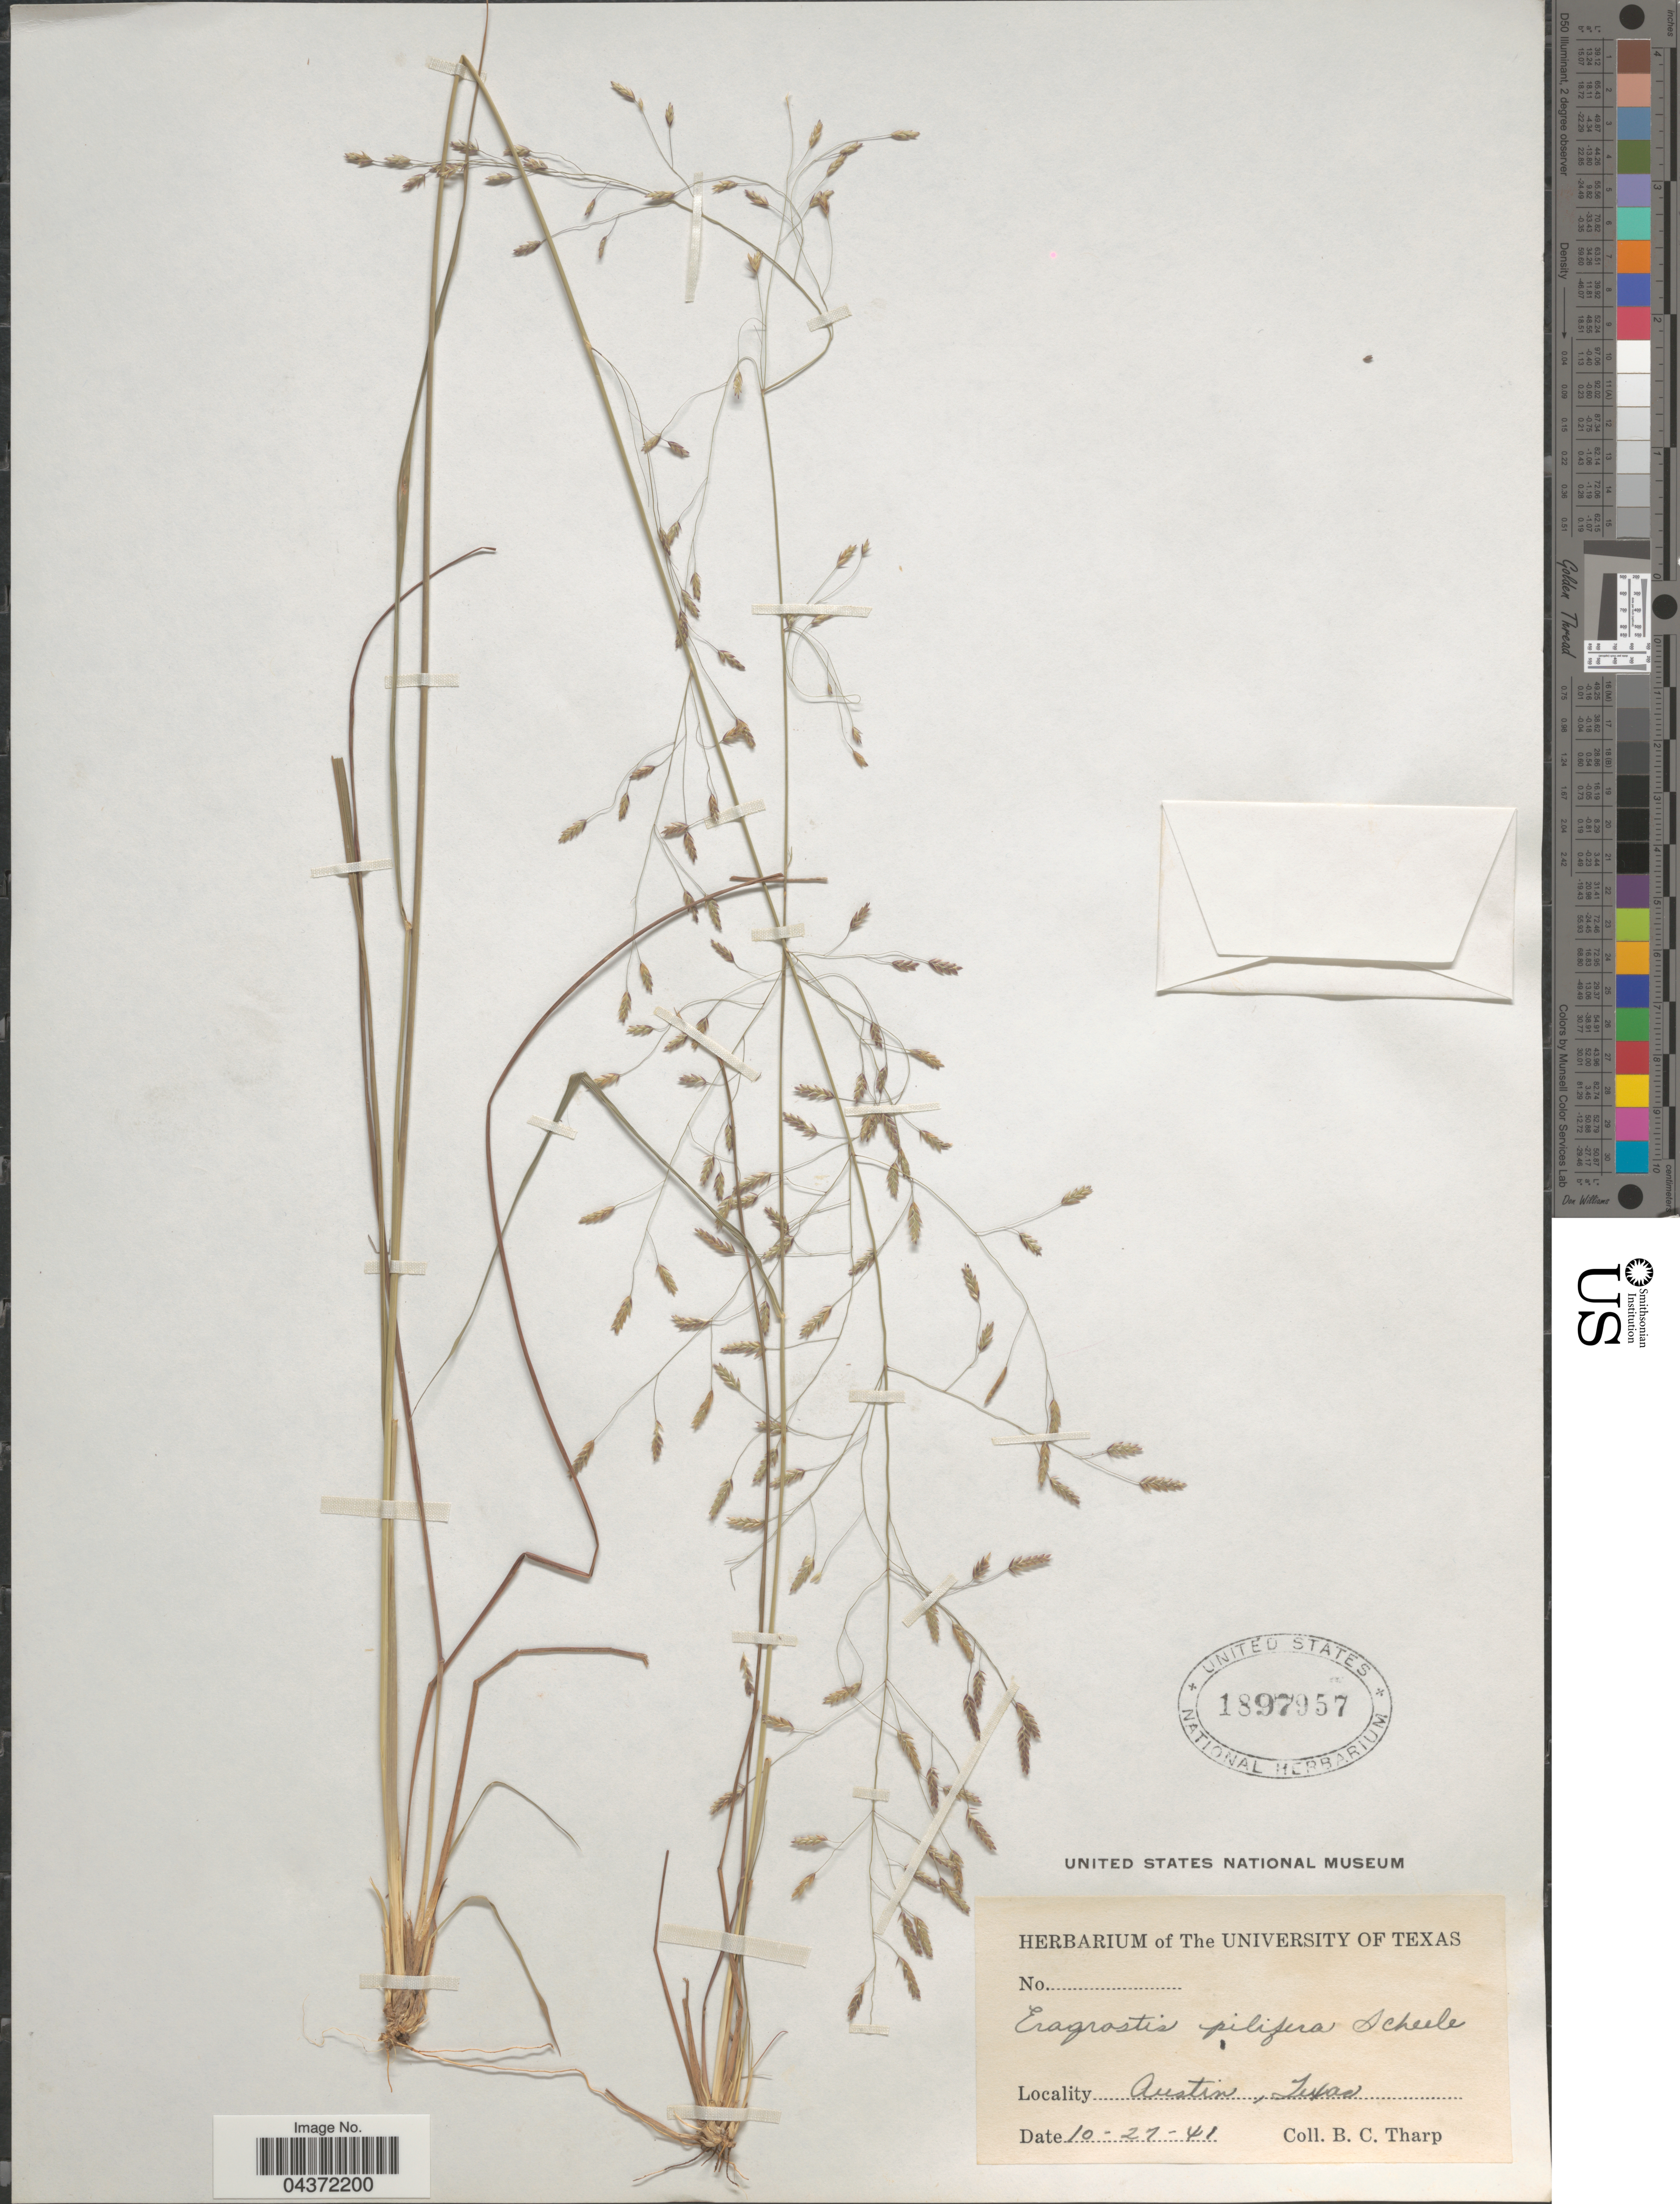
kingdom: Plantae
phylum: Tracheophyta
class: Liliopsida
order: Poales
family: Poaceae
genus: Eragrostis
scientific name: Eragrostis trichodes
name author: (Nutt.) Alph. Wood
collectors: B. C. Tharp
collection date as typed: Transcribed d/m/y: 27/10/41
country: United States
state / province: Texas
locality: Austin.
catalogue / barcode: US 1897957